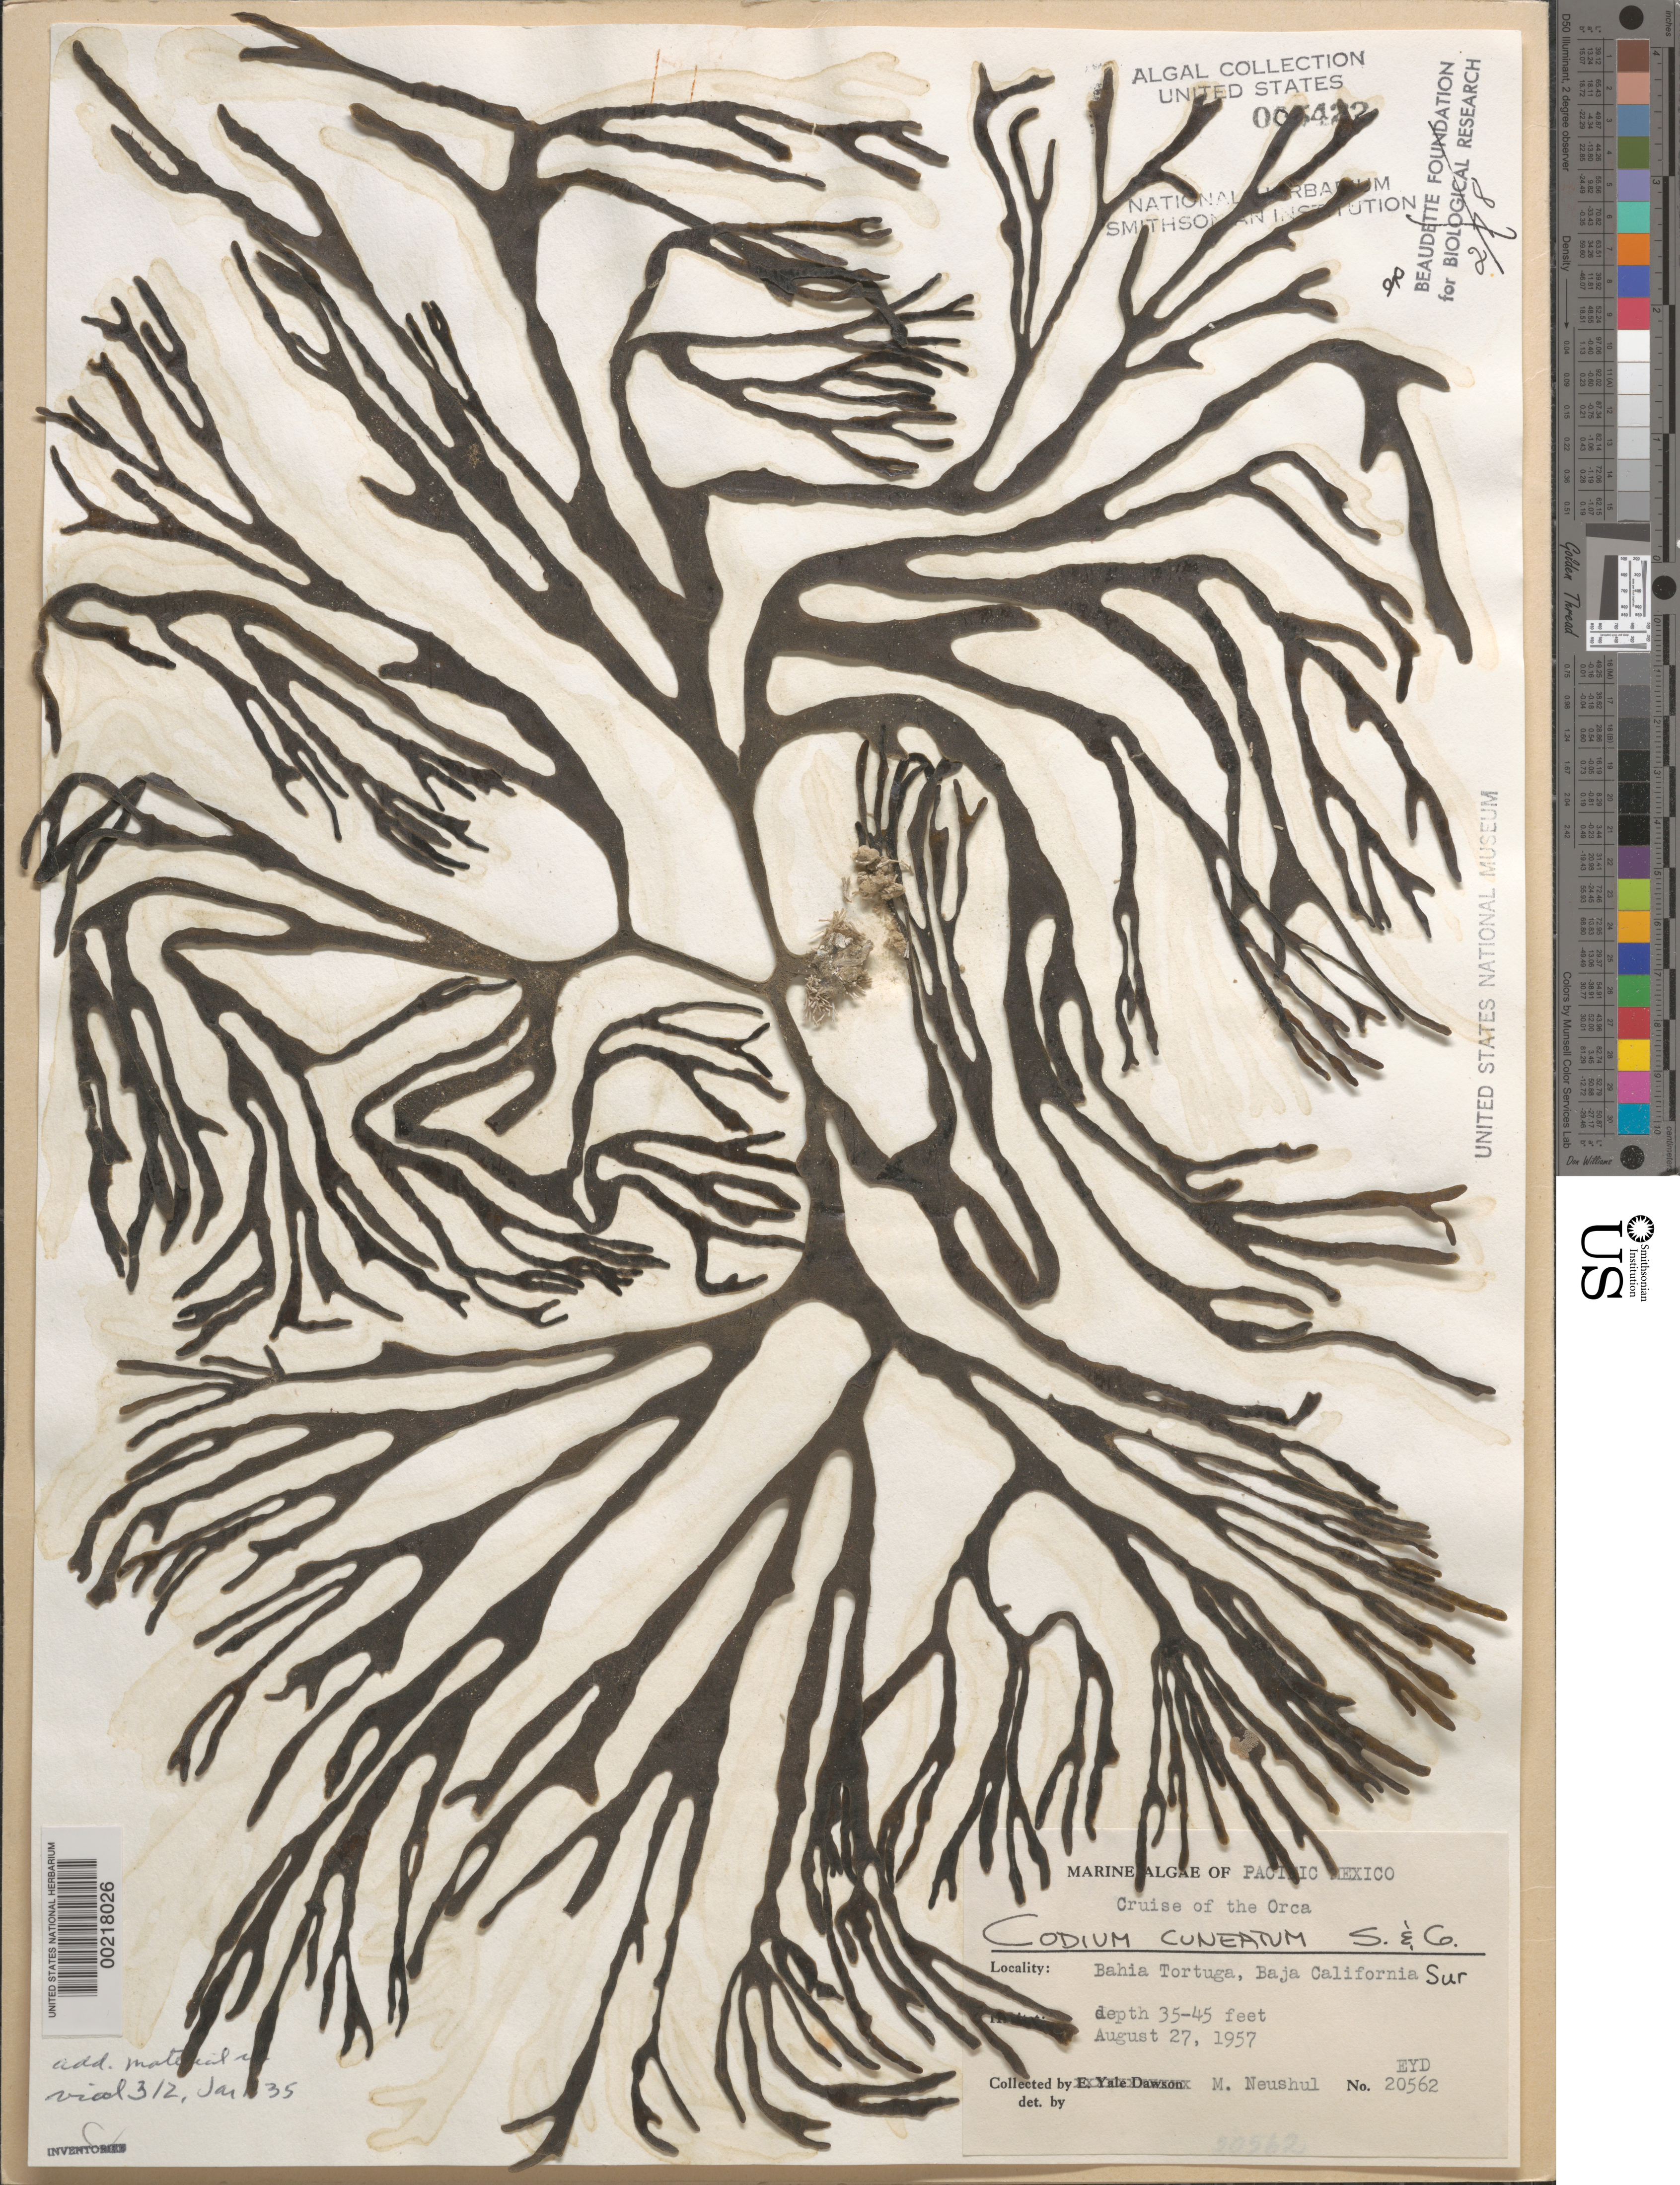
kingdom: Plantae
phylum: Chlorophyta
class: Ulvophyceae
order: Bryopsidales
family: Codiaceae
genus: Codium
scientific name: Codium simulans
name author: Setch. & N.L. Gardner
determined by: Algae name updating Project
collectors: M. Neushul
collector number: EYD 20562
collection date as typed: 27 Aug 1957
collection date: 1957-08-27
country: Mexico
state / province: Baja California Sur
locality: Bahia Tortuga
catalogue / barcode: US 5422